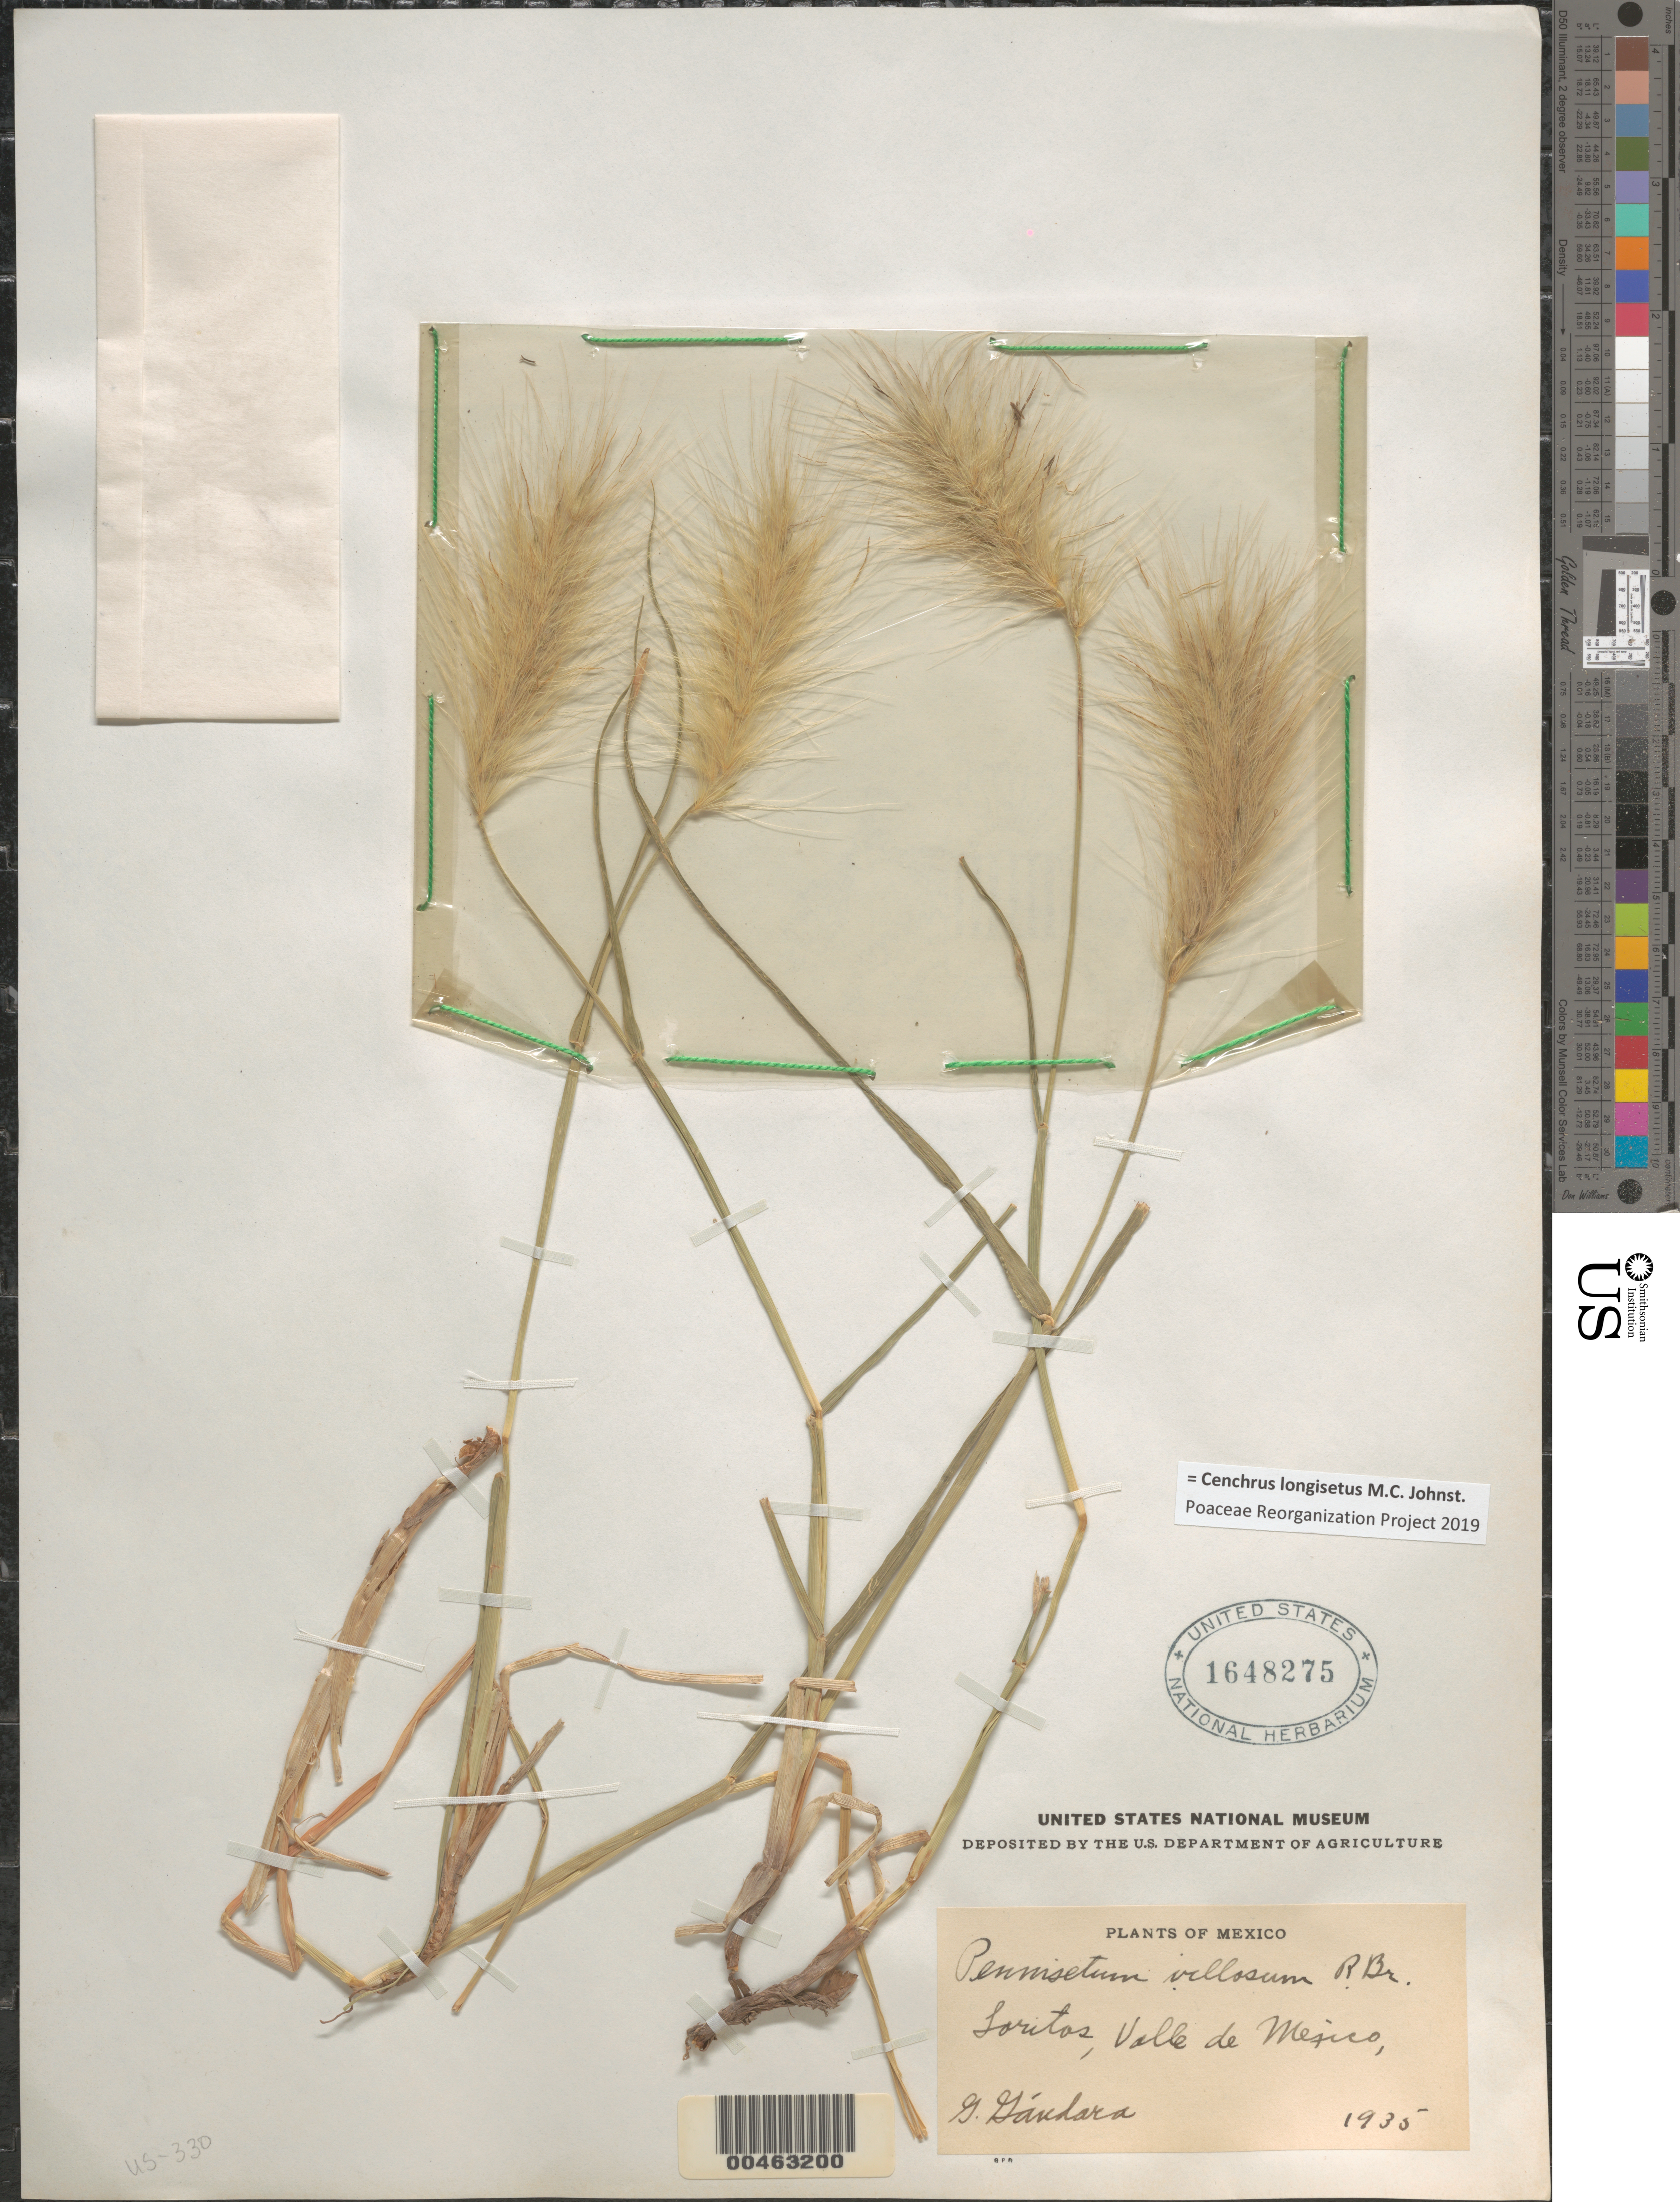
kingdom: Plantae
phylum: Tracheophyta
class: Liliopsida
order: Poales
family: Poaceae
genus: Cenchrus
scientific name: Cenchrus longisetus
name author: M.C. Johnst.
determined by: Poaceae Reorganization Project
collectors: G. G ndara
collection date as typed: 1935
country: Mexico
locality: Loritos, Valle de Mexico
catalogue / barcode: US 1648275